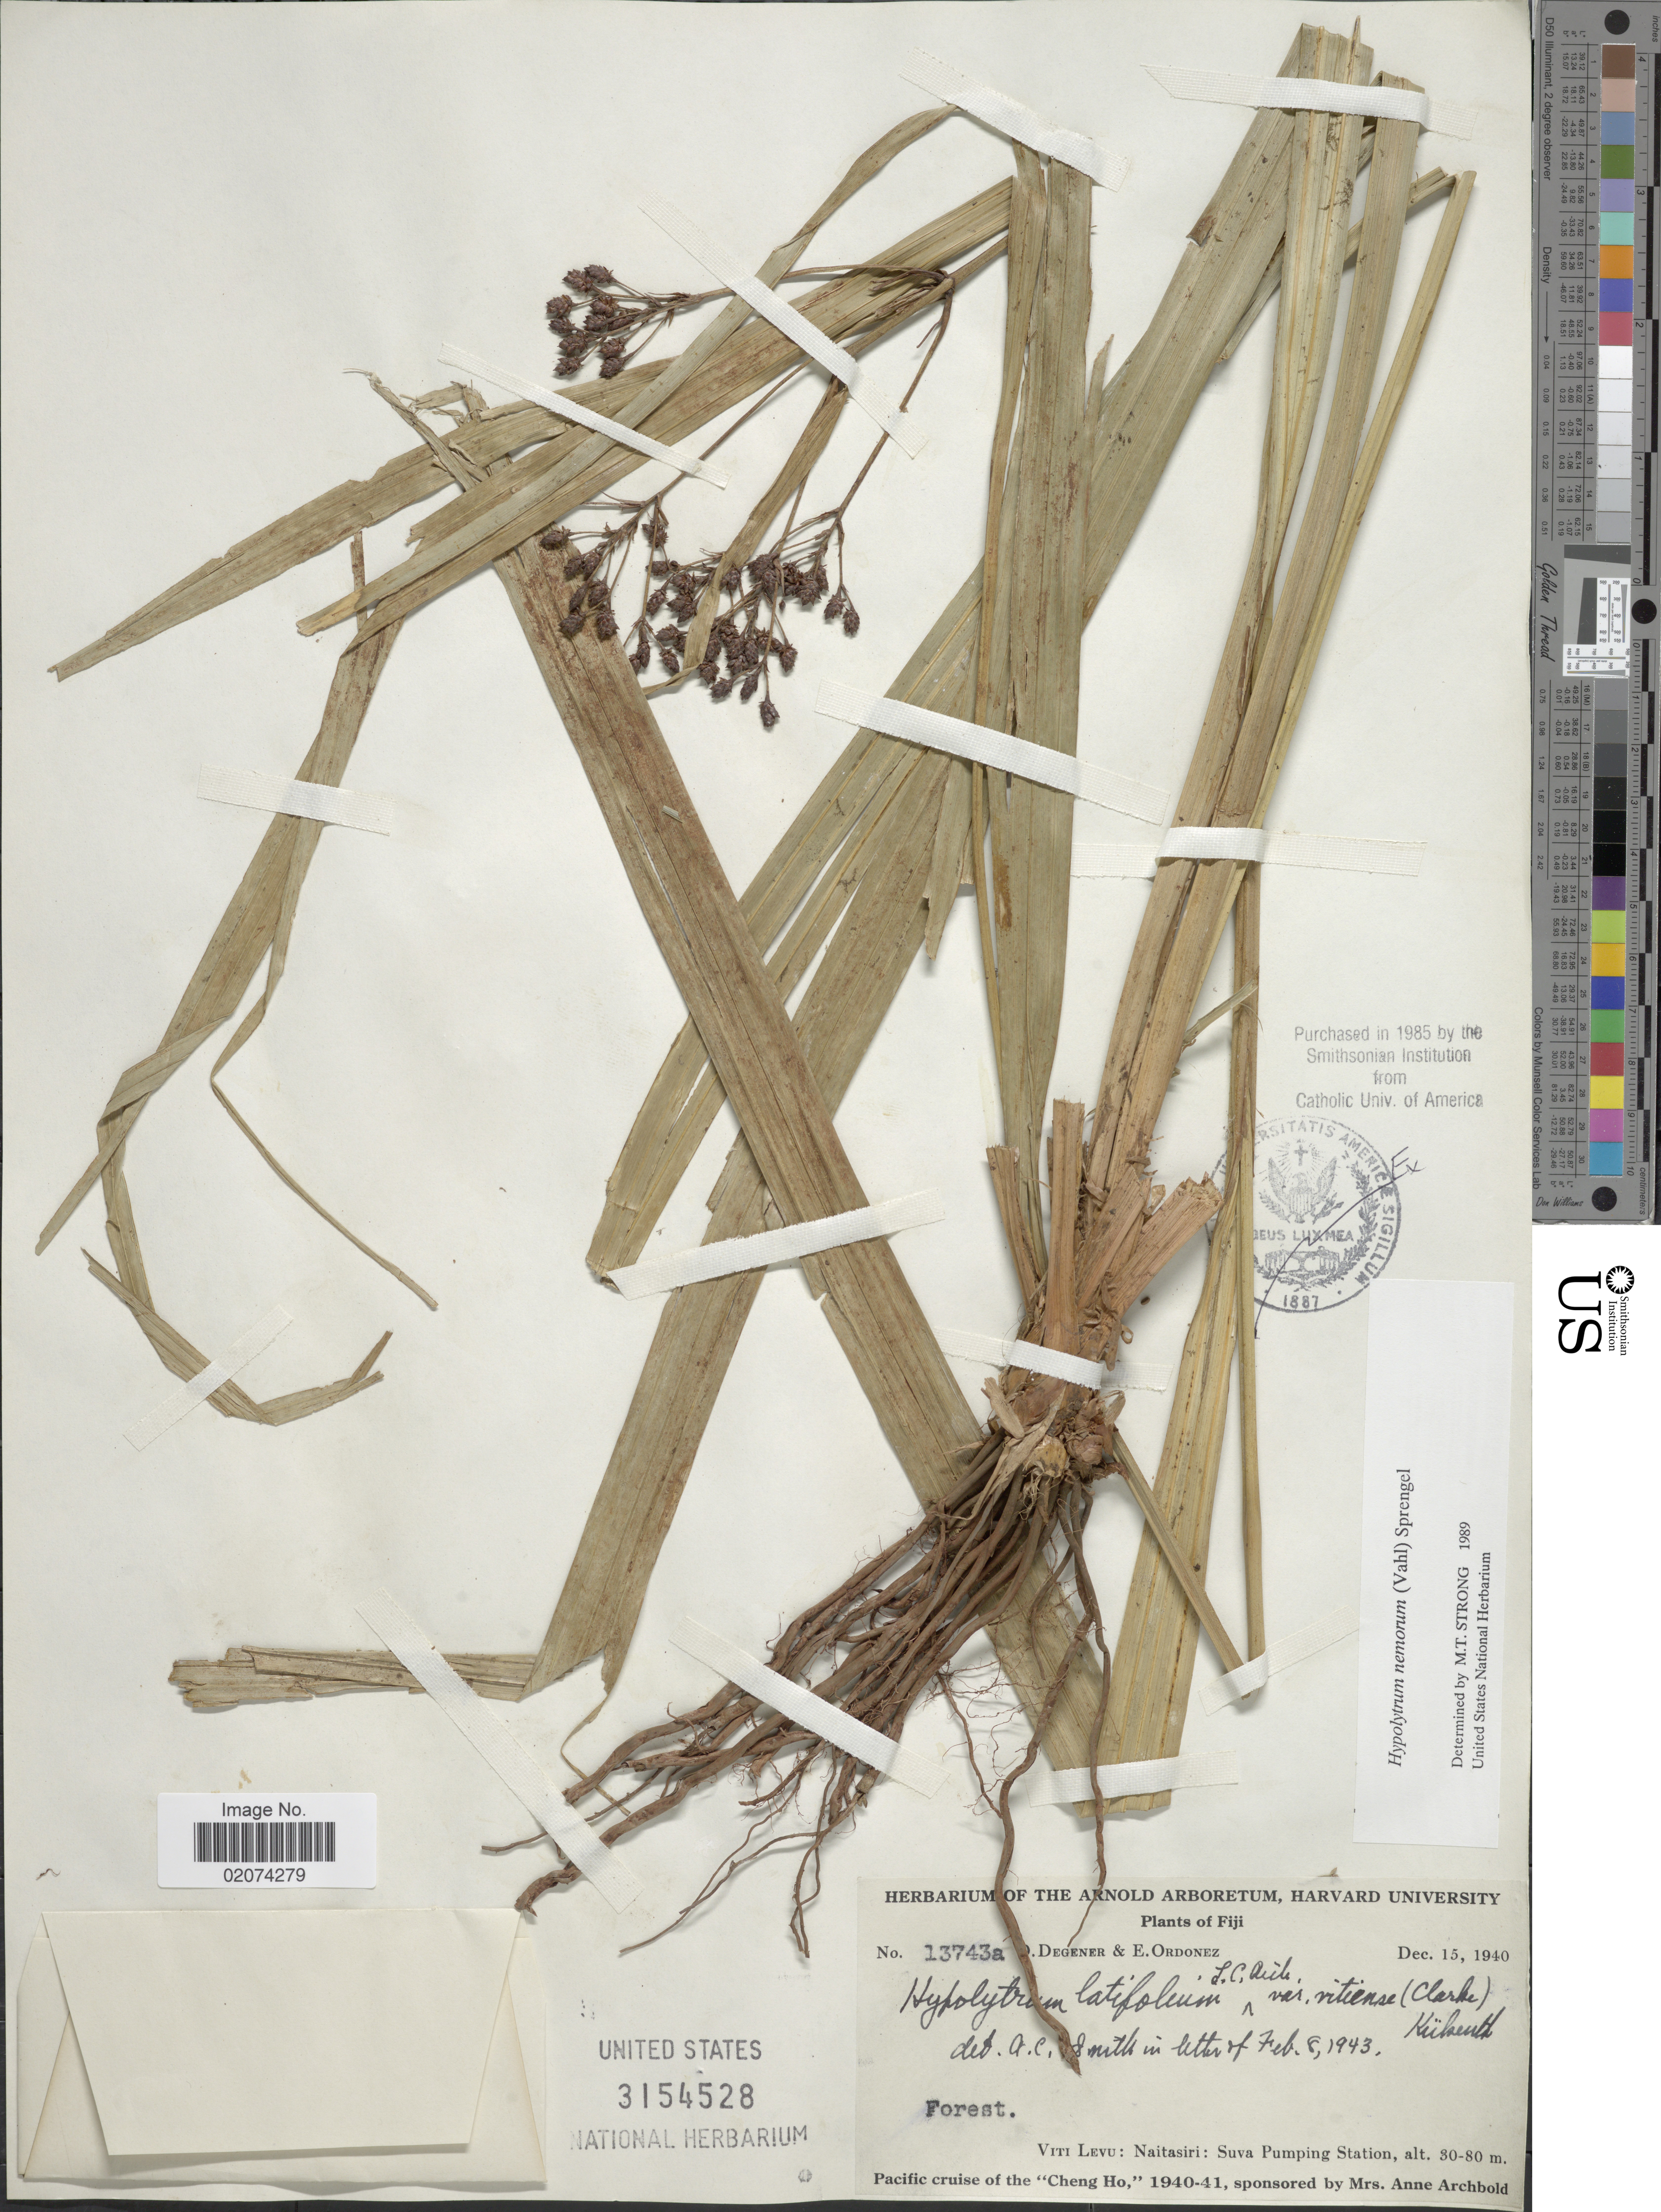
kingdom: Plantae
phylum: Tracheophyta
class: Liliopsida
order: Poales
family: Cyperaceae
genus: Hypolytrum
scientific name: Hypolytrum nemorum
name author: (Vahl) Spreng.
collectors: O. Degener & E. Ordonez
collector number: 13743A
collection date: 1940-12-15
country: Fiji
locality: Viti Levu: Naitasiri: Suva Pumping Station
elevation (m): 30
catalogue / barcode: US 3154528